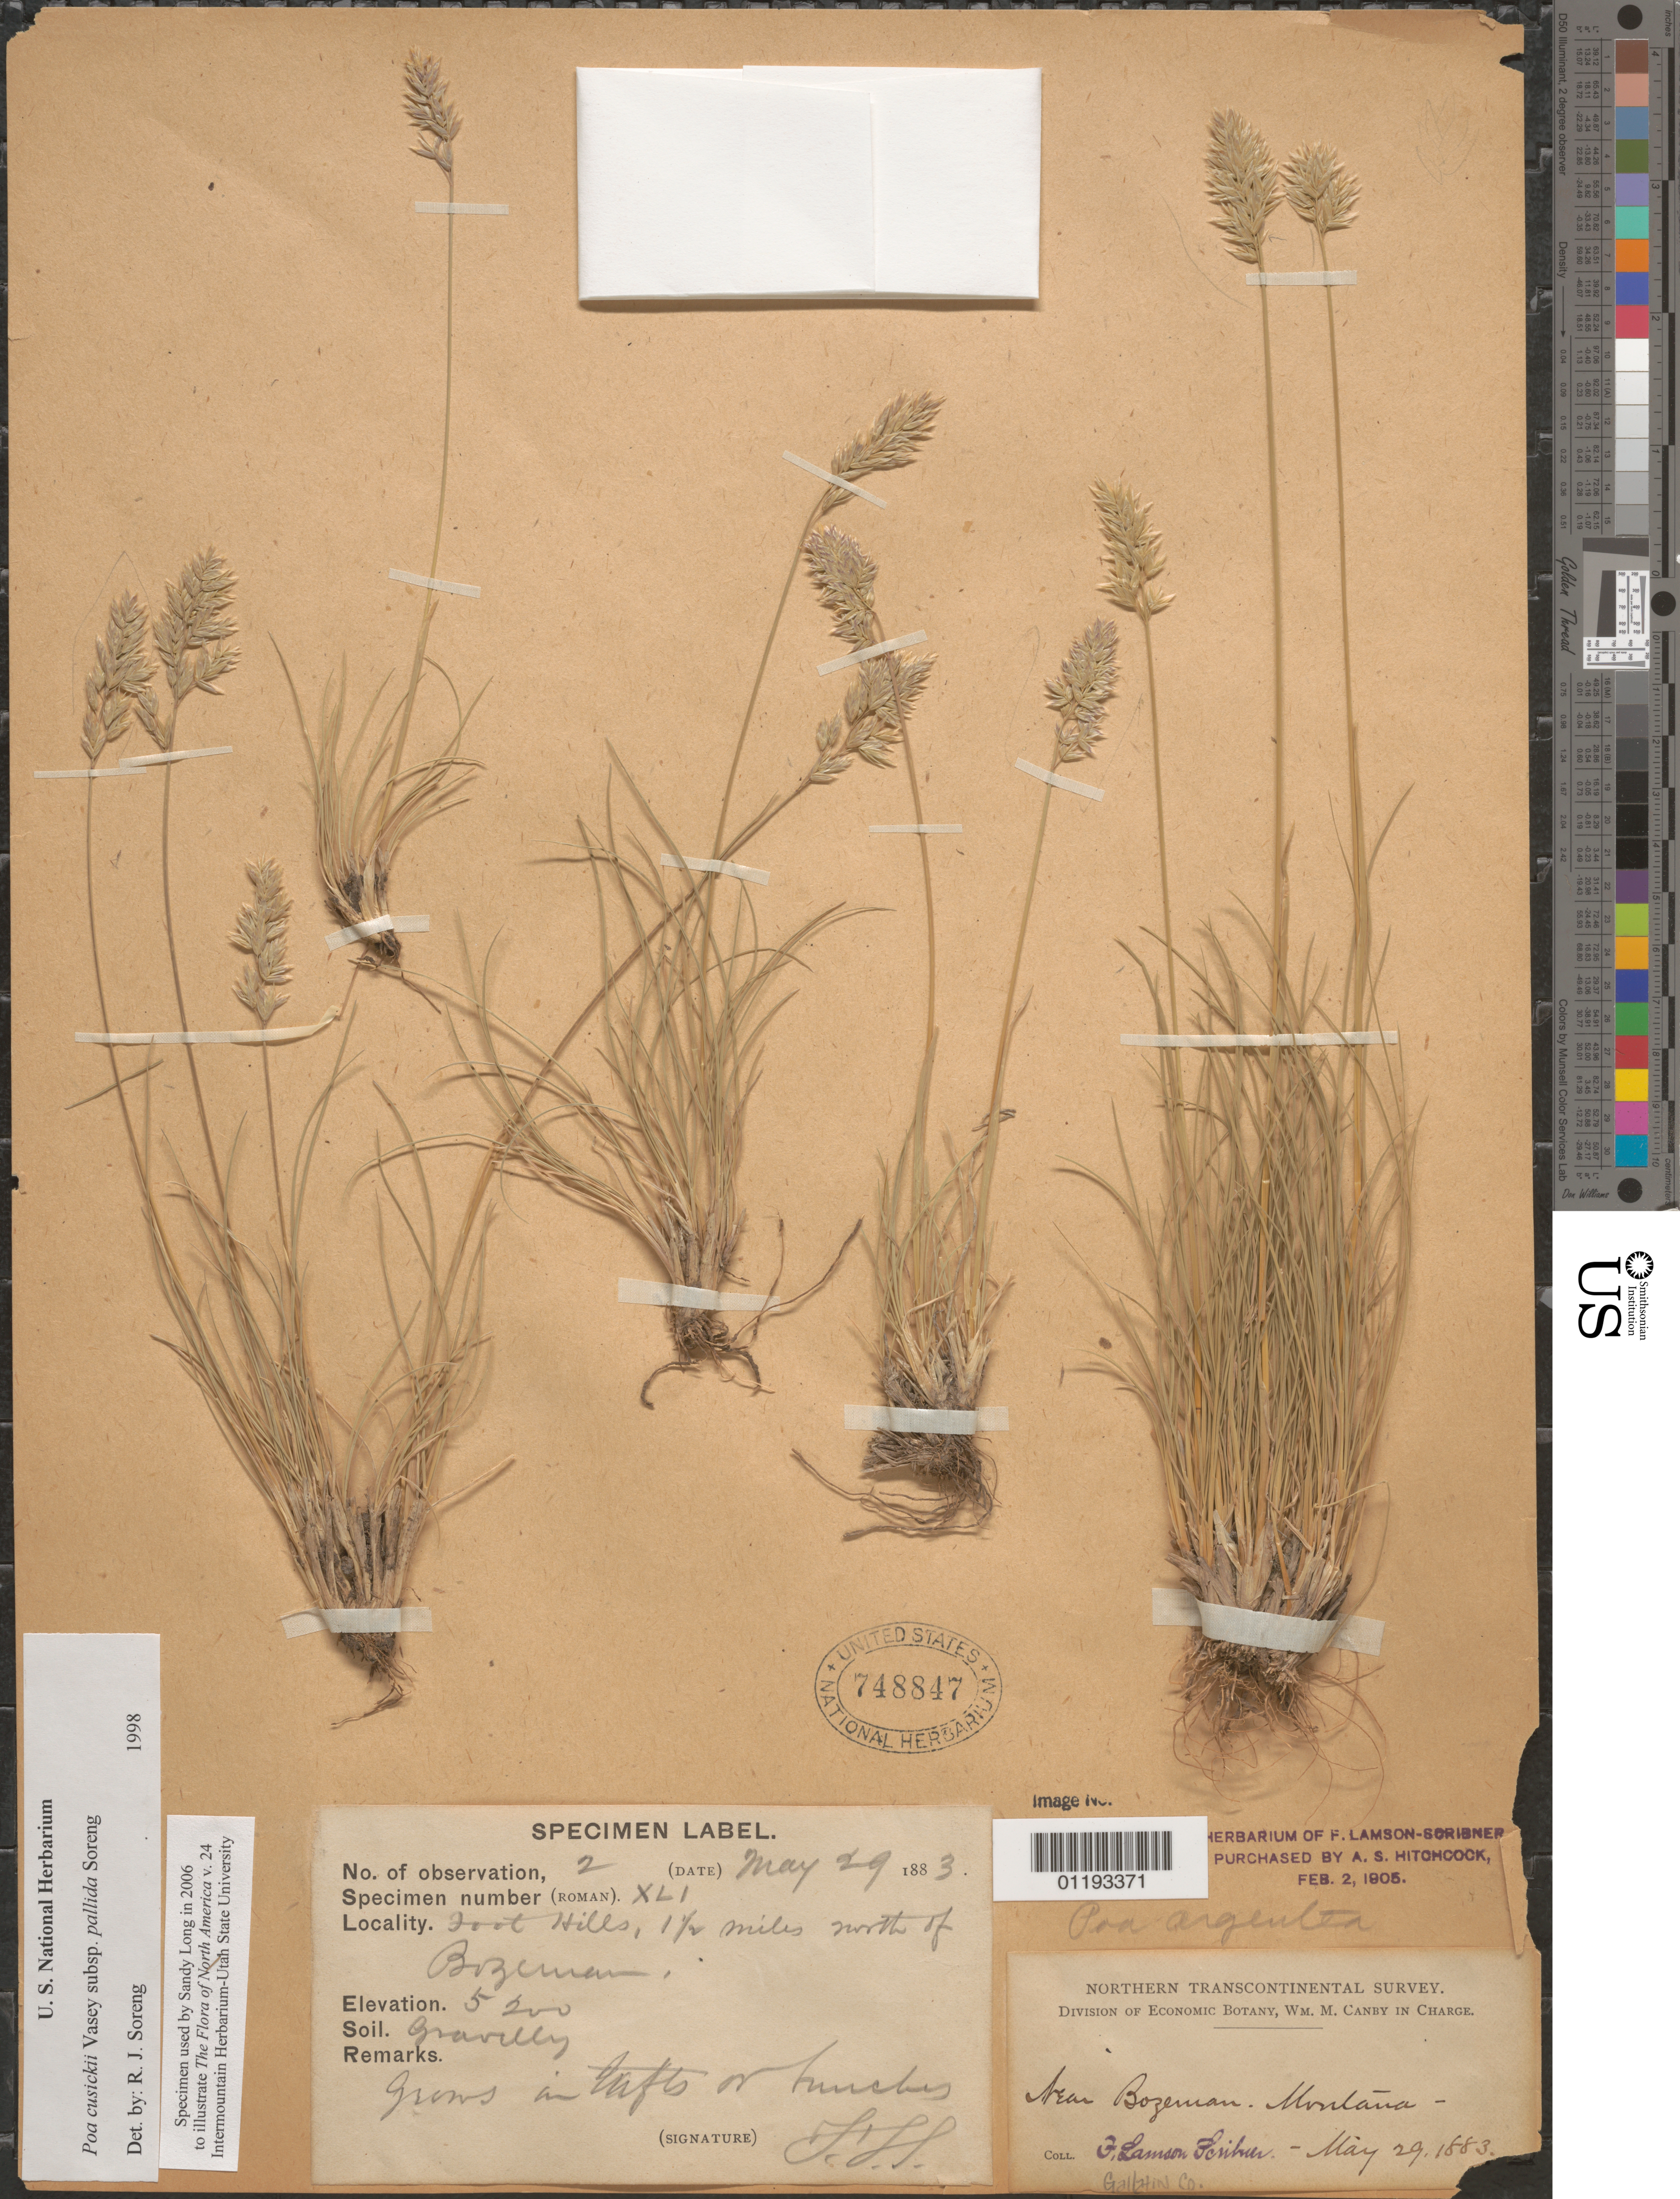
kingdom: Plantae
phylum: Tracheophyta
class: Liliopsida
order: Poales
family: Poaceae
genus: Poa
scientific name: Poa cusickii subsp. pallida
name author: Soreng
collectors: F. L. Scribner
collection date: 1883-05-29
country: United States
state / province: Montana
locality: near Bozeman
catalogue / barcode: US 748847